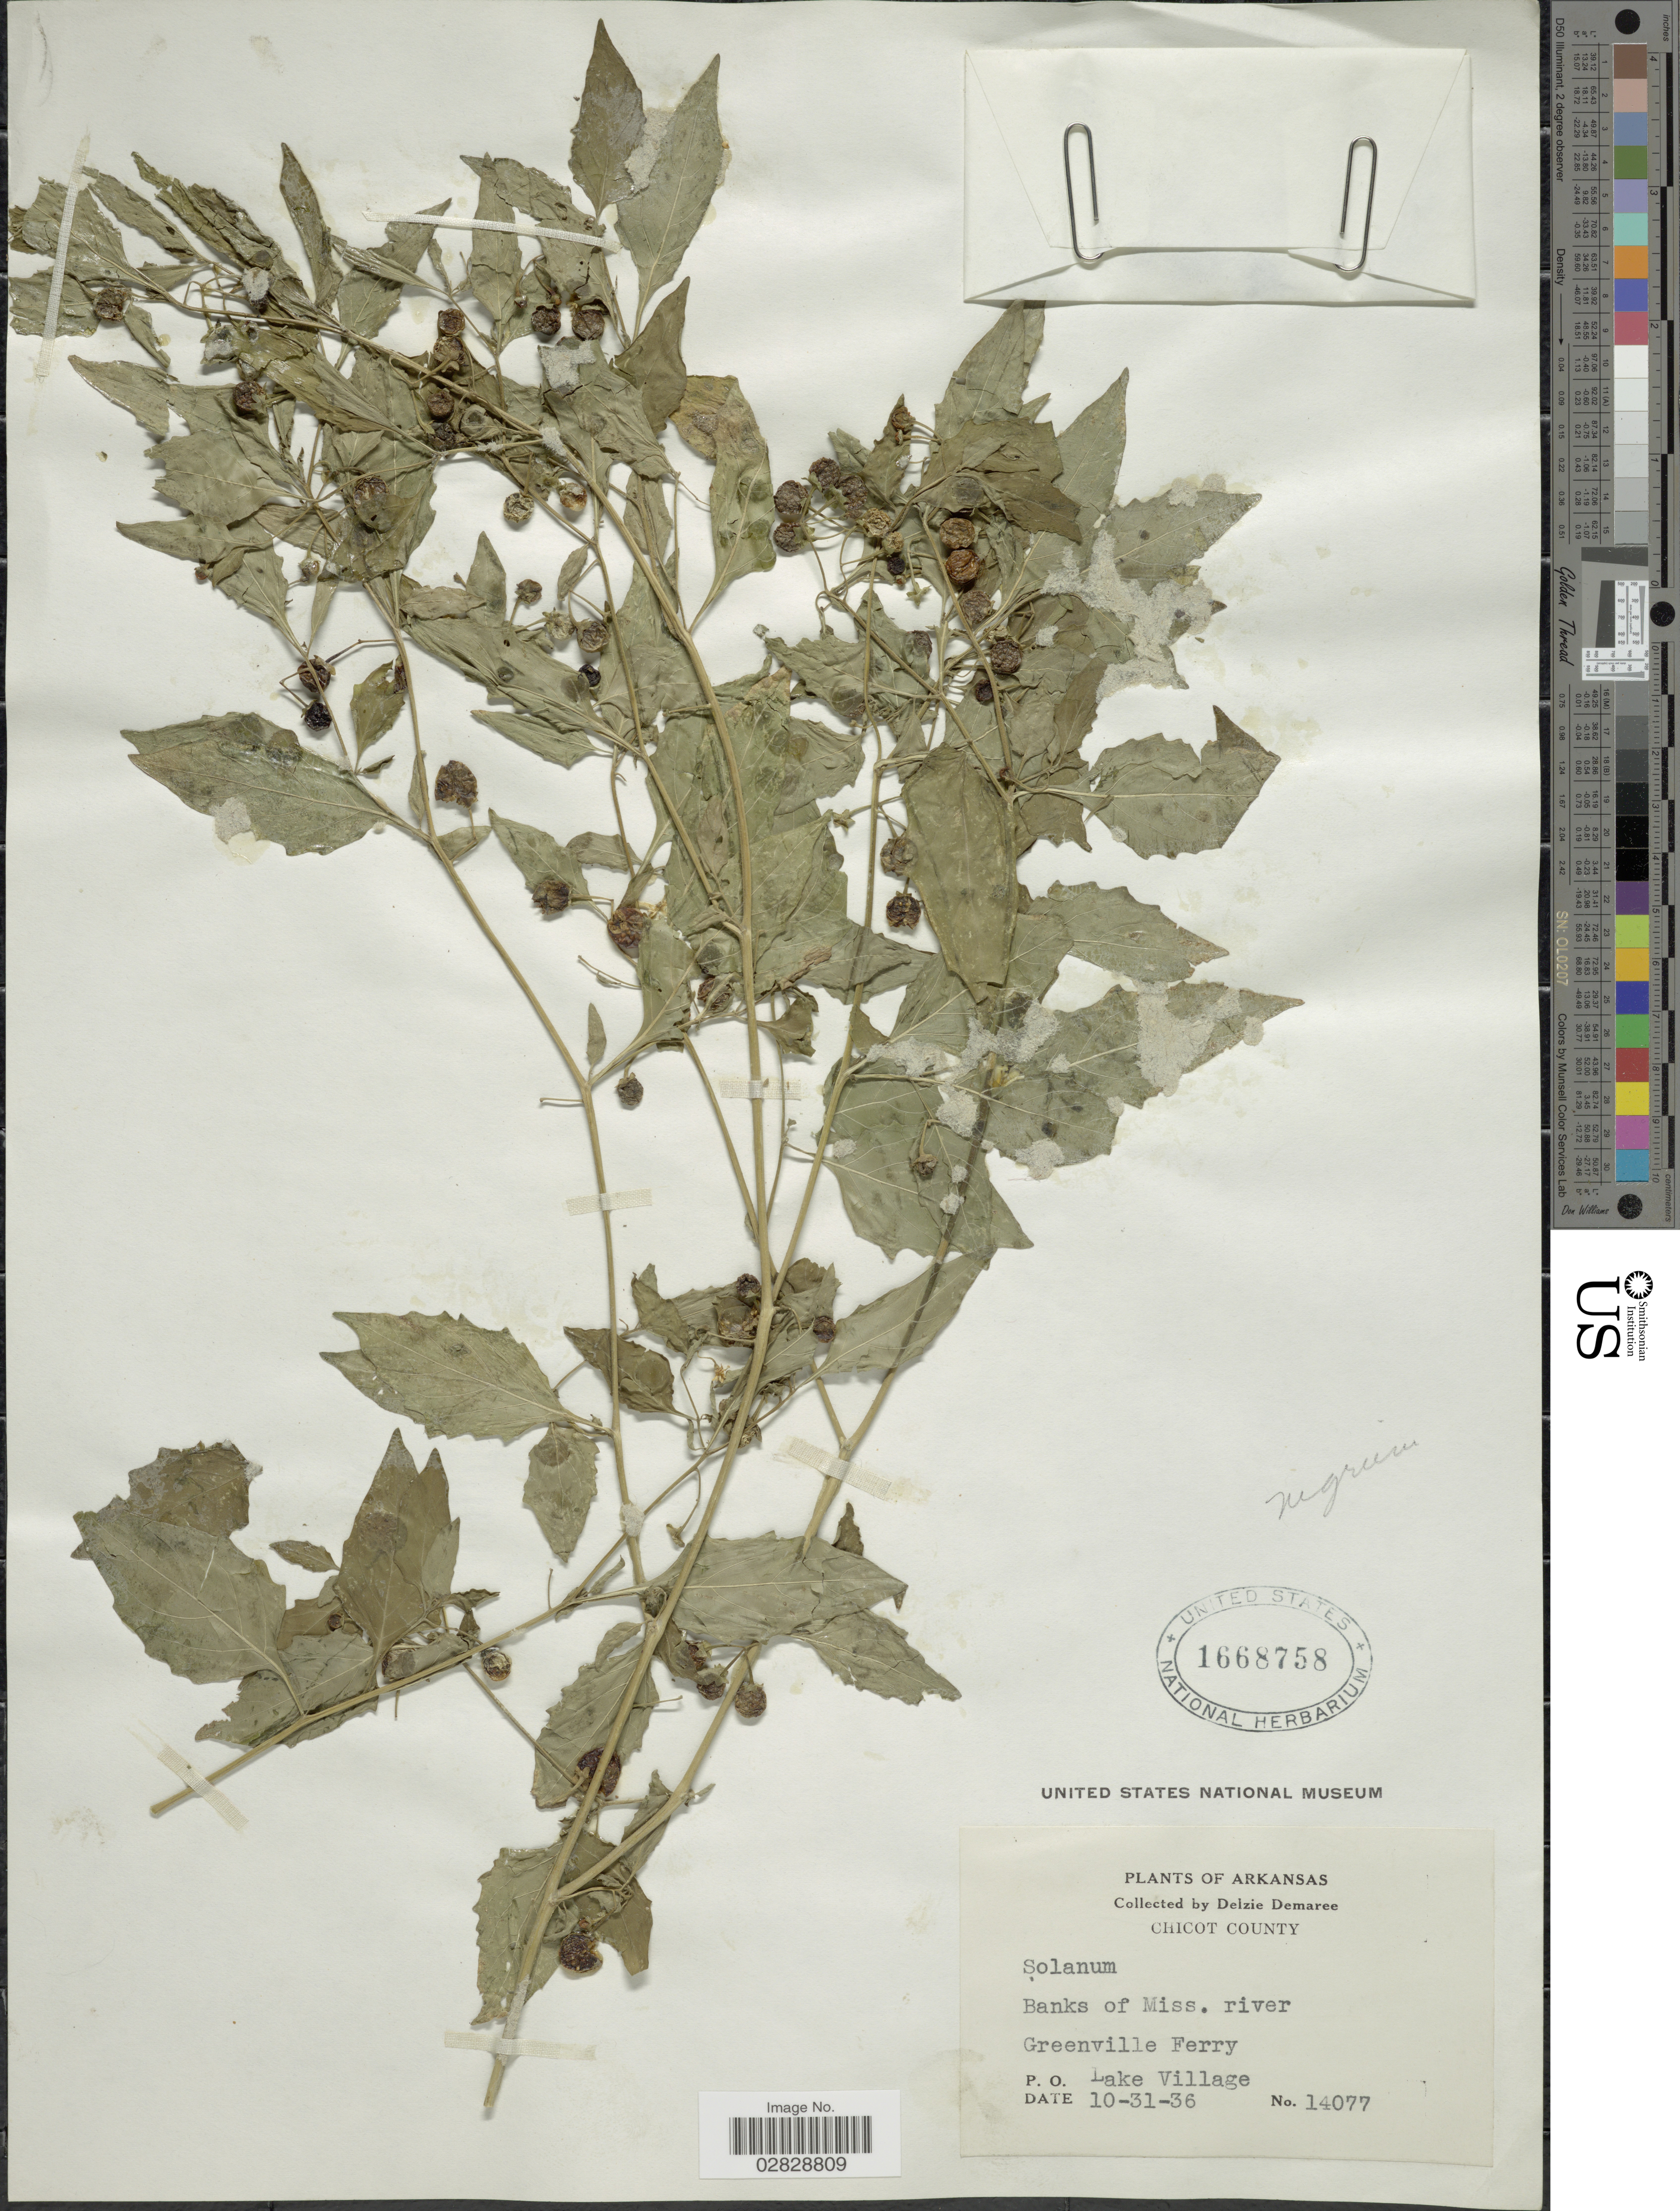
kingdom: Plantae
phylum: Tracheophyta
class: Magnoliopsida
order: Solanales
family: Solanaceae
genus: Solanum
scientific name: Solanum emulans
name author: Raf.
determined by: Knapp, S. D.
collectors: D. Demaree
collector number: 14077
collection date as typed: Transcribed d/m/y: 31/10/36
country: United States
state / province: Arkansas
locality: Chicot County. Banks of Miss. river. Greenville Ferry. P. O. Lake Village.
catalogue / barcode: US 1668758